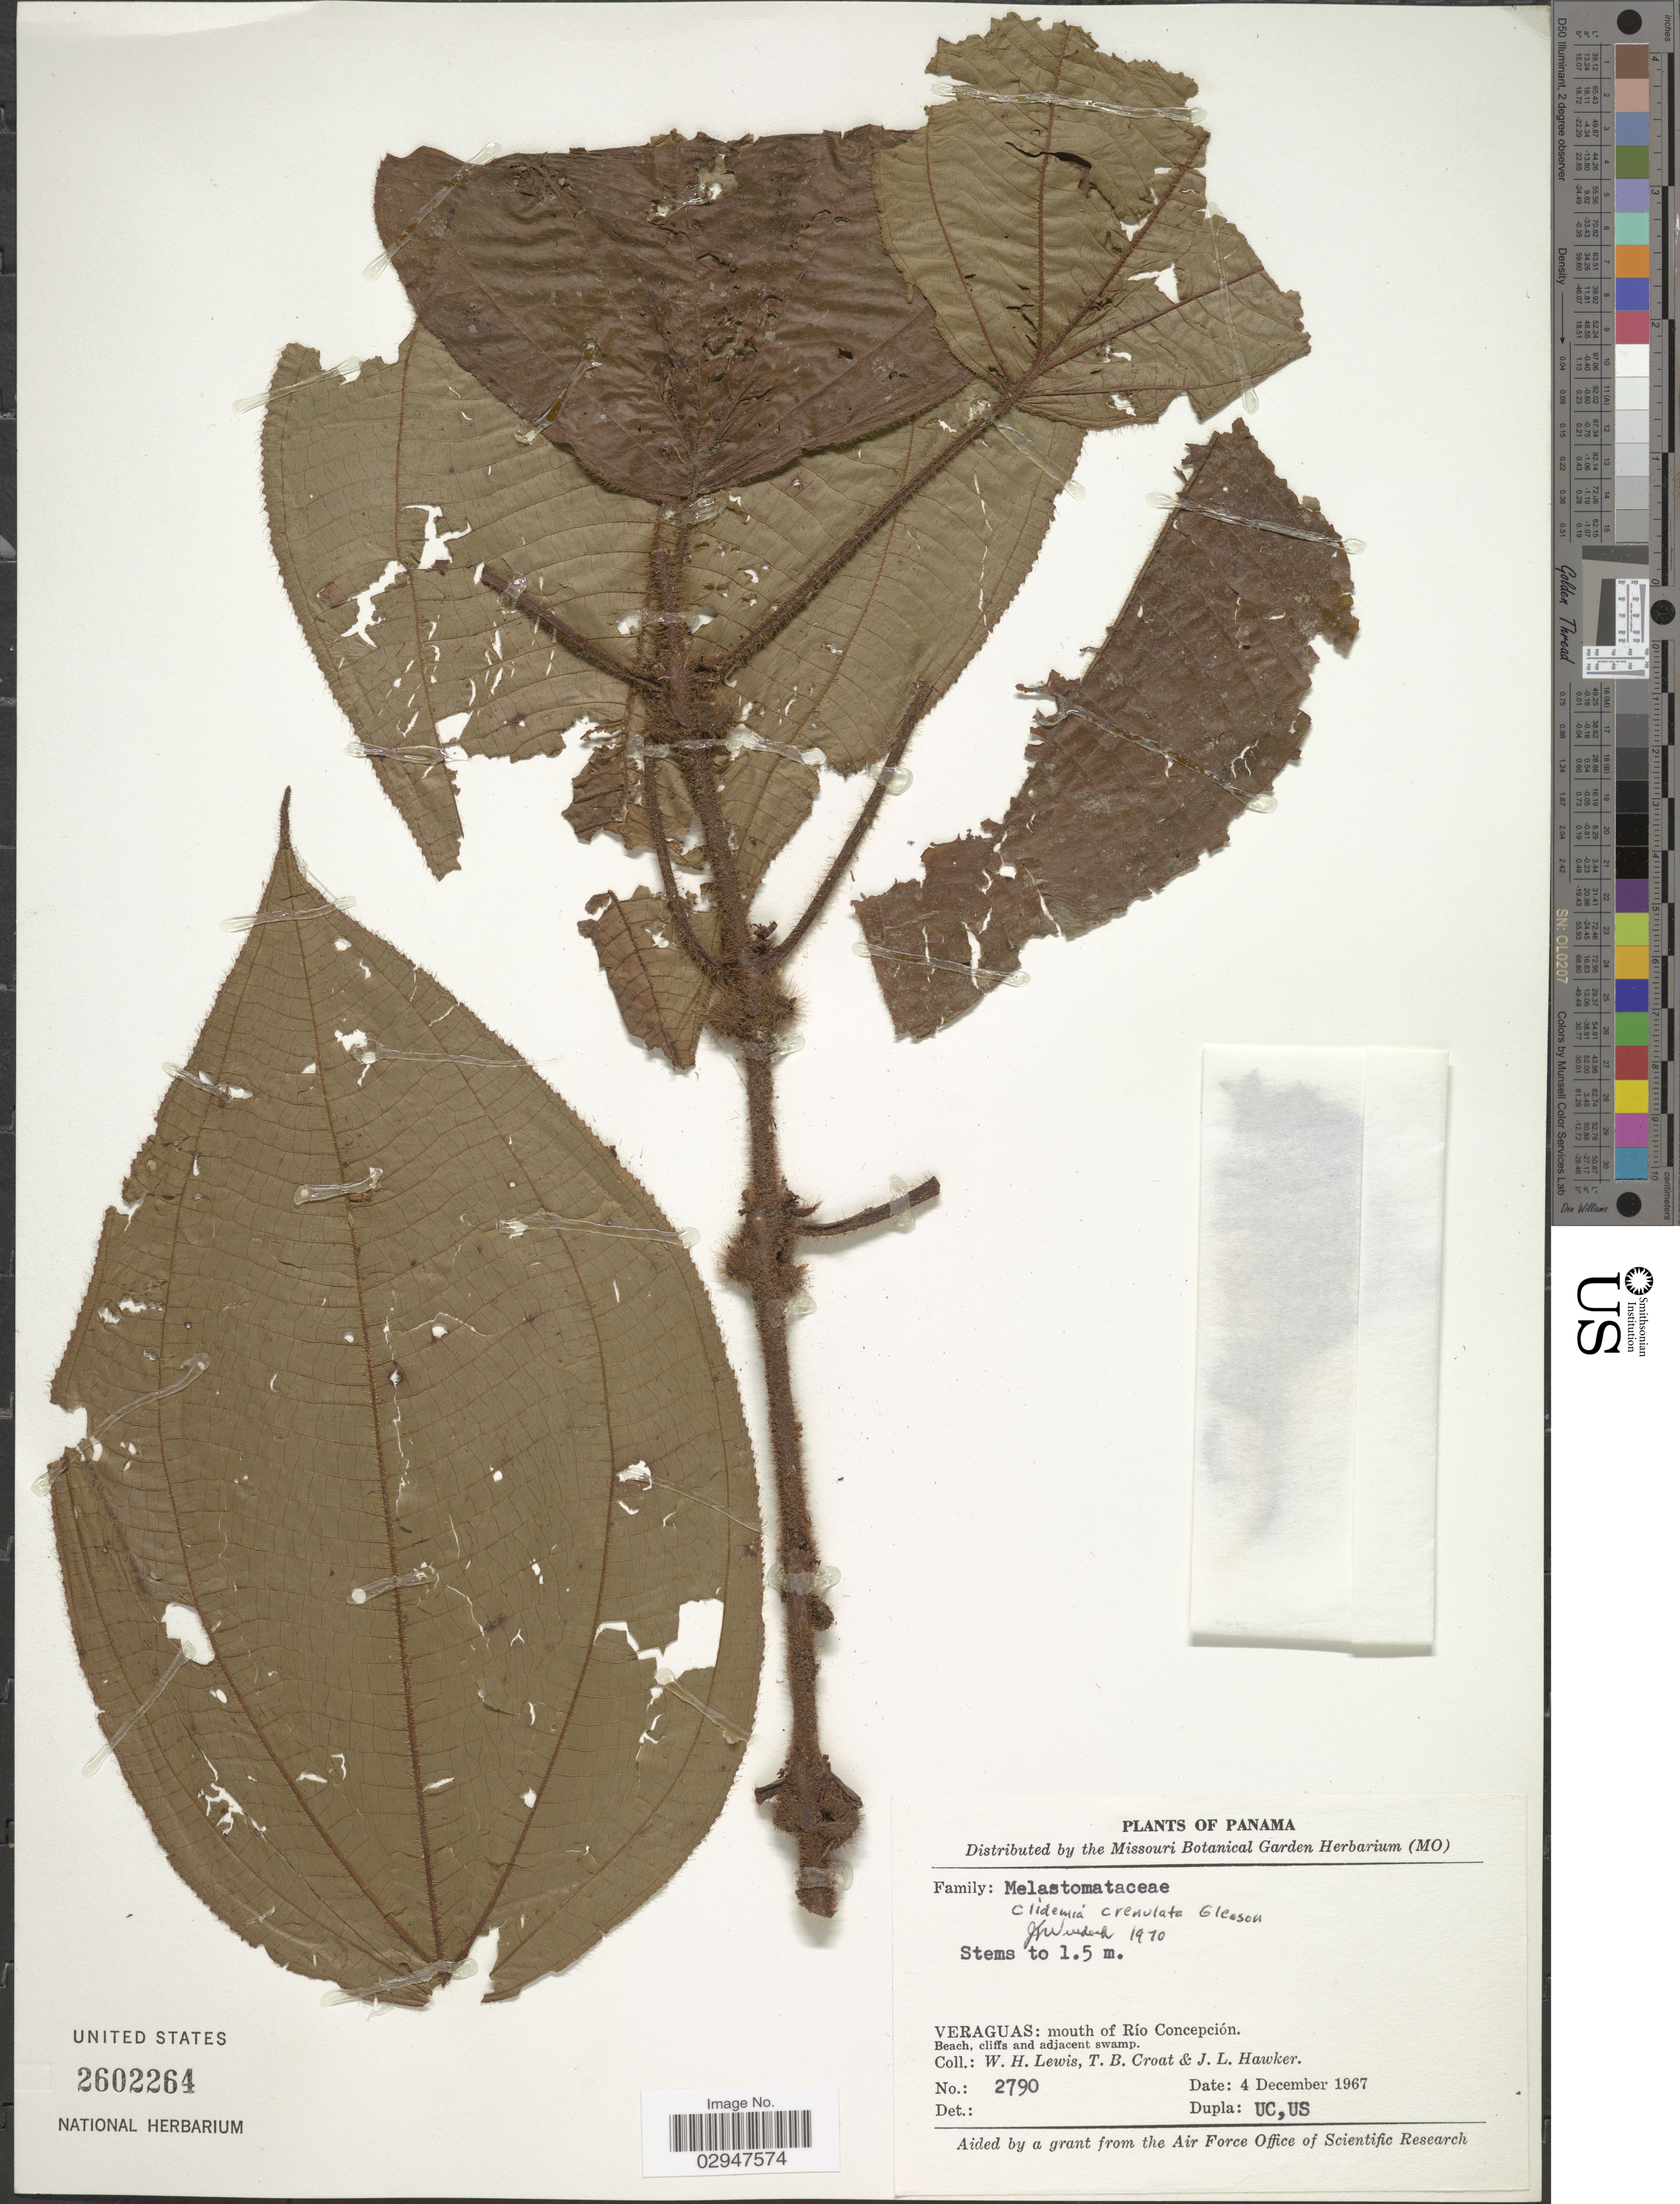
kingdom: Plantae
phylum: Tracheophyta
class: Magnoliopsida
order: Myrtales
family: Melastomataceae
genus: Clidemia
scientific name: Clidemia crenulata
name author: Gleason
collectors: W. H. Lewis, T. B. Croat & J. L. Hawker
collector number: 2790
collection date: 1967-12-04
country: Panama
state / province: Veraguas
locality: Mouth of Río Concepción.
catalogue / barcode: US 2602264